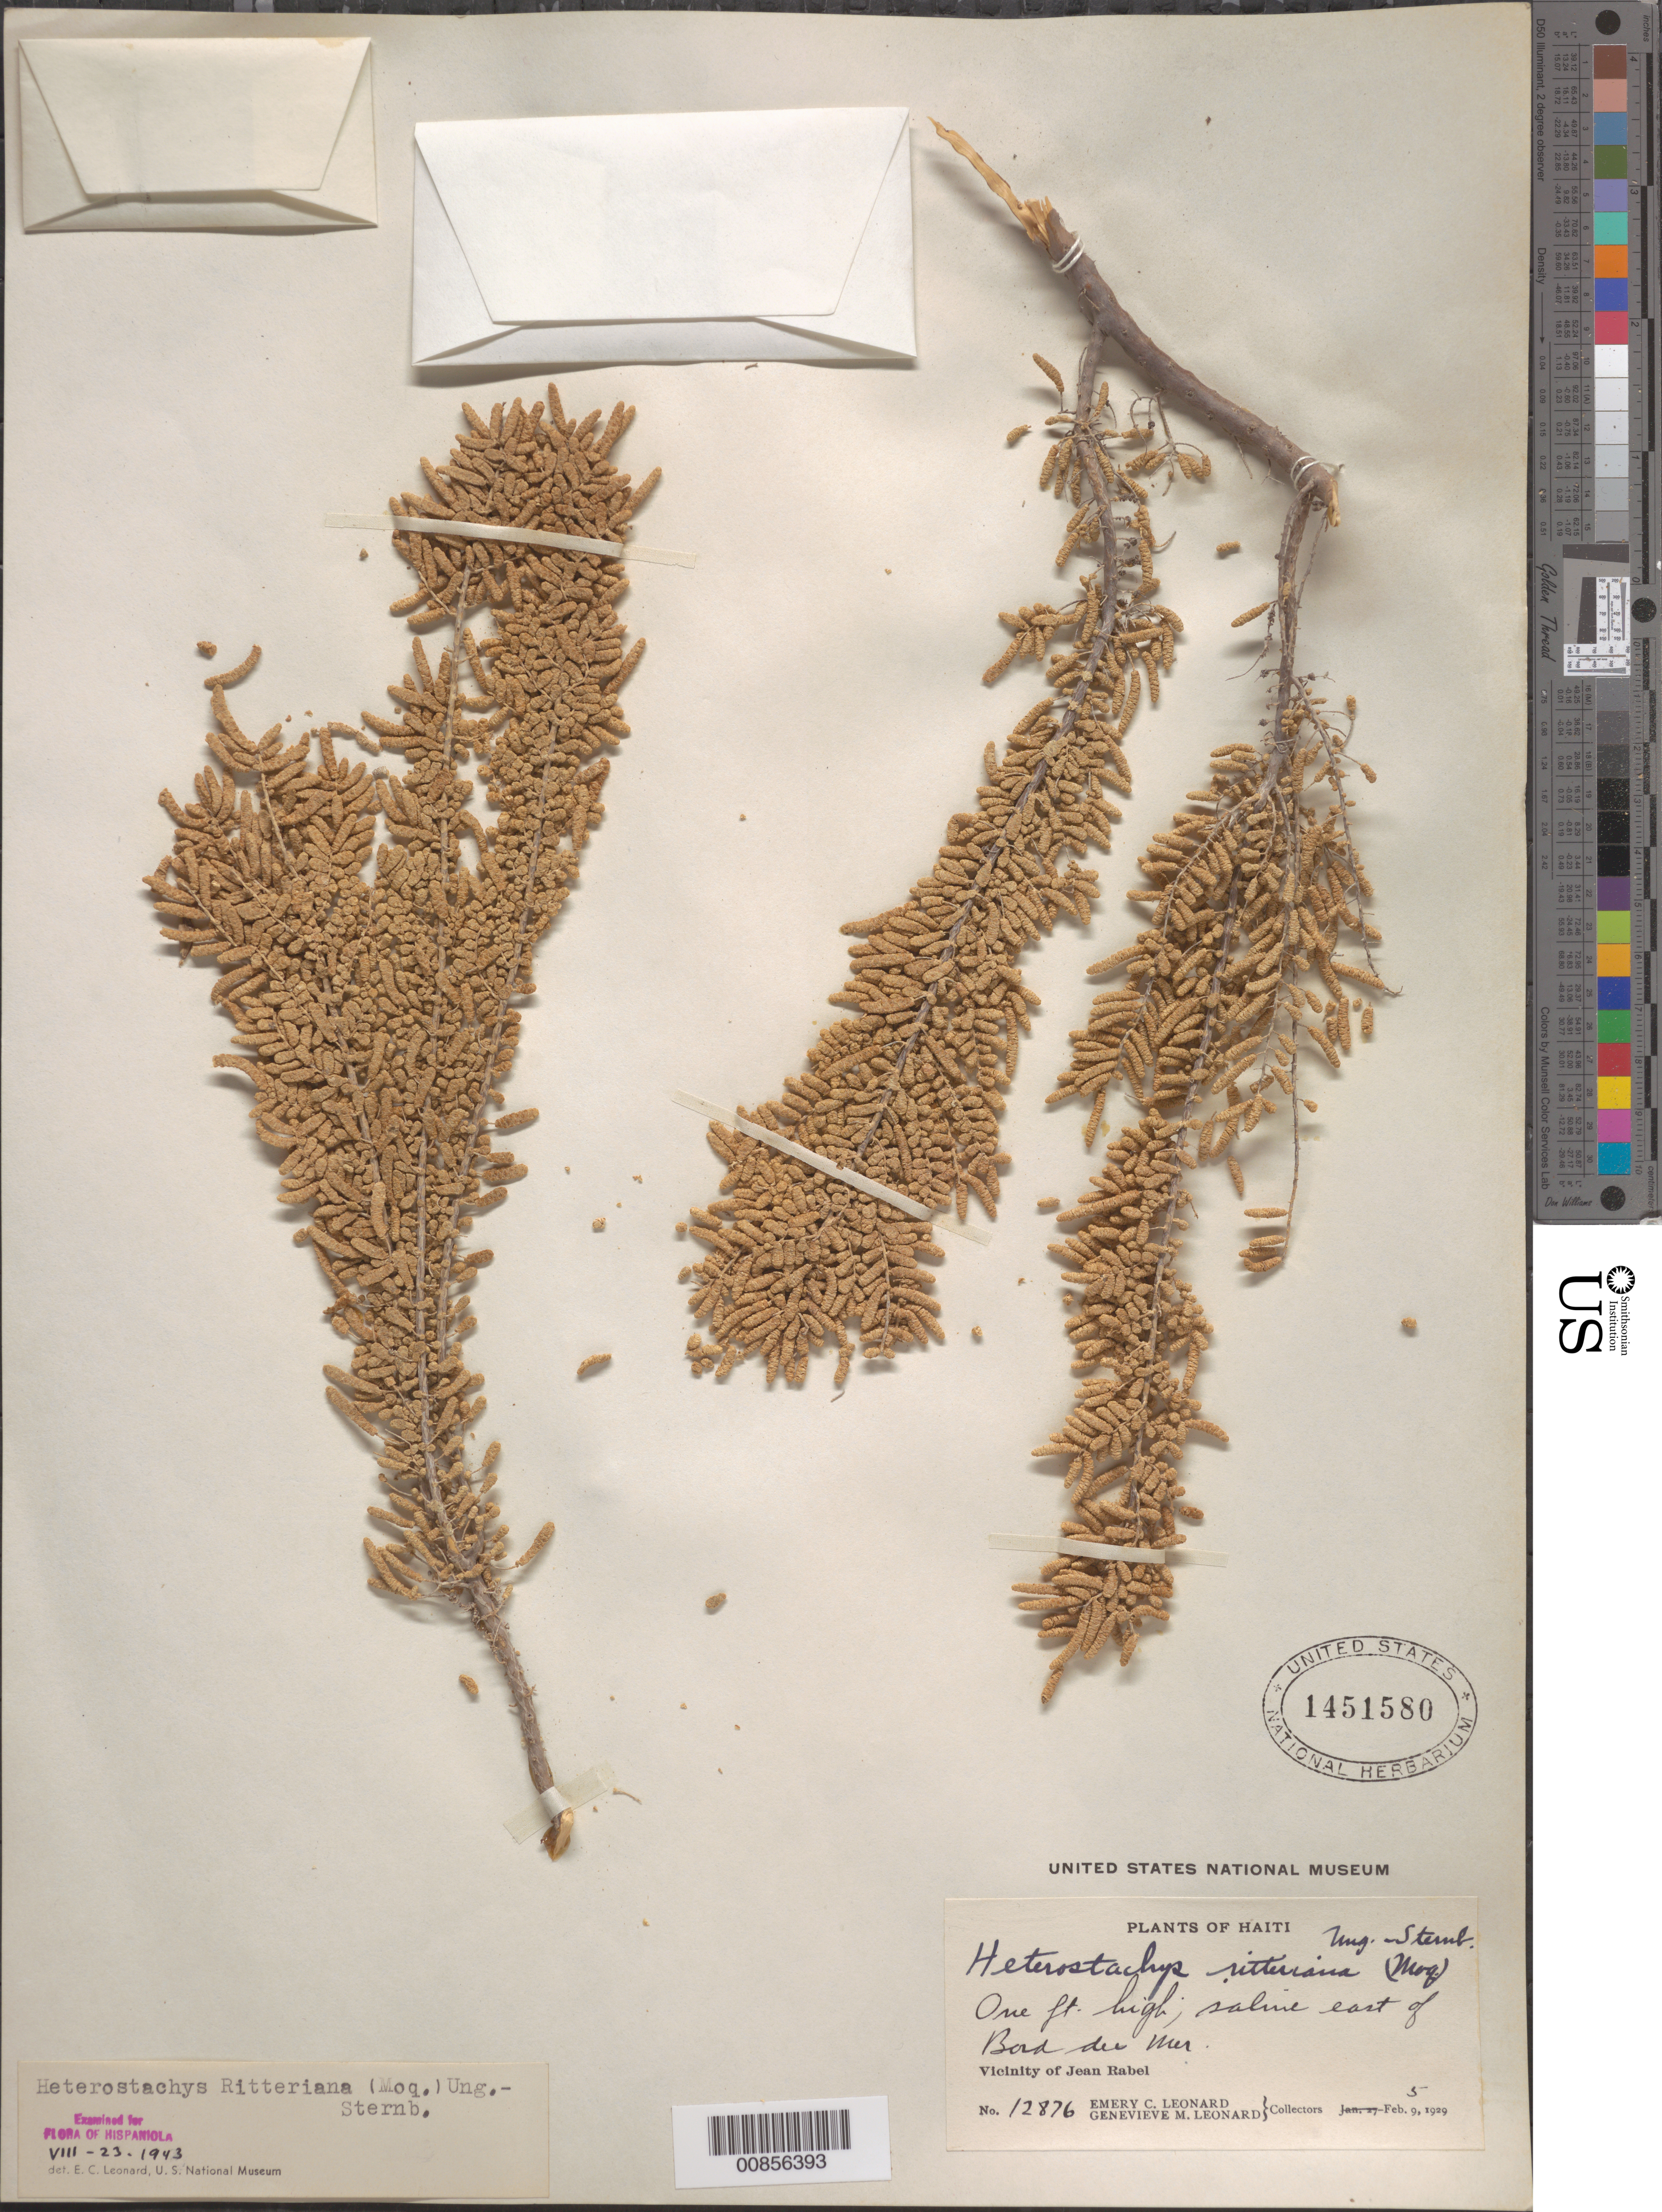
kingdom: Plantae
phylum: Tracheophyta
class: Magnoliopsida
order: Caryophyllales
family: Amaranthaceae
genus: Heterostachys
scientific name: Heterostachys ritteriana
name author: (Moq.) Ung.-Sternb.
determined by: Leonard, Emery C., (US)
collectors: E. C. Leonard & G. M. Leonard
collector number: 12876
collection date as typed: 05 Feb 1929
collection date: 1929-02-05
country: Haiti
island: Hispaniola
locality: Vicinity of Jean Rabel; saline east of Bord du Mer.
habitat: Saline.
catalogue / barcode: US 1451580